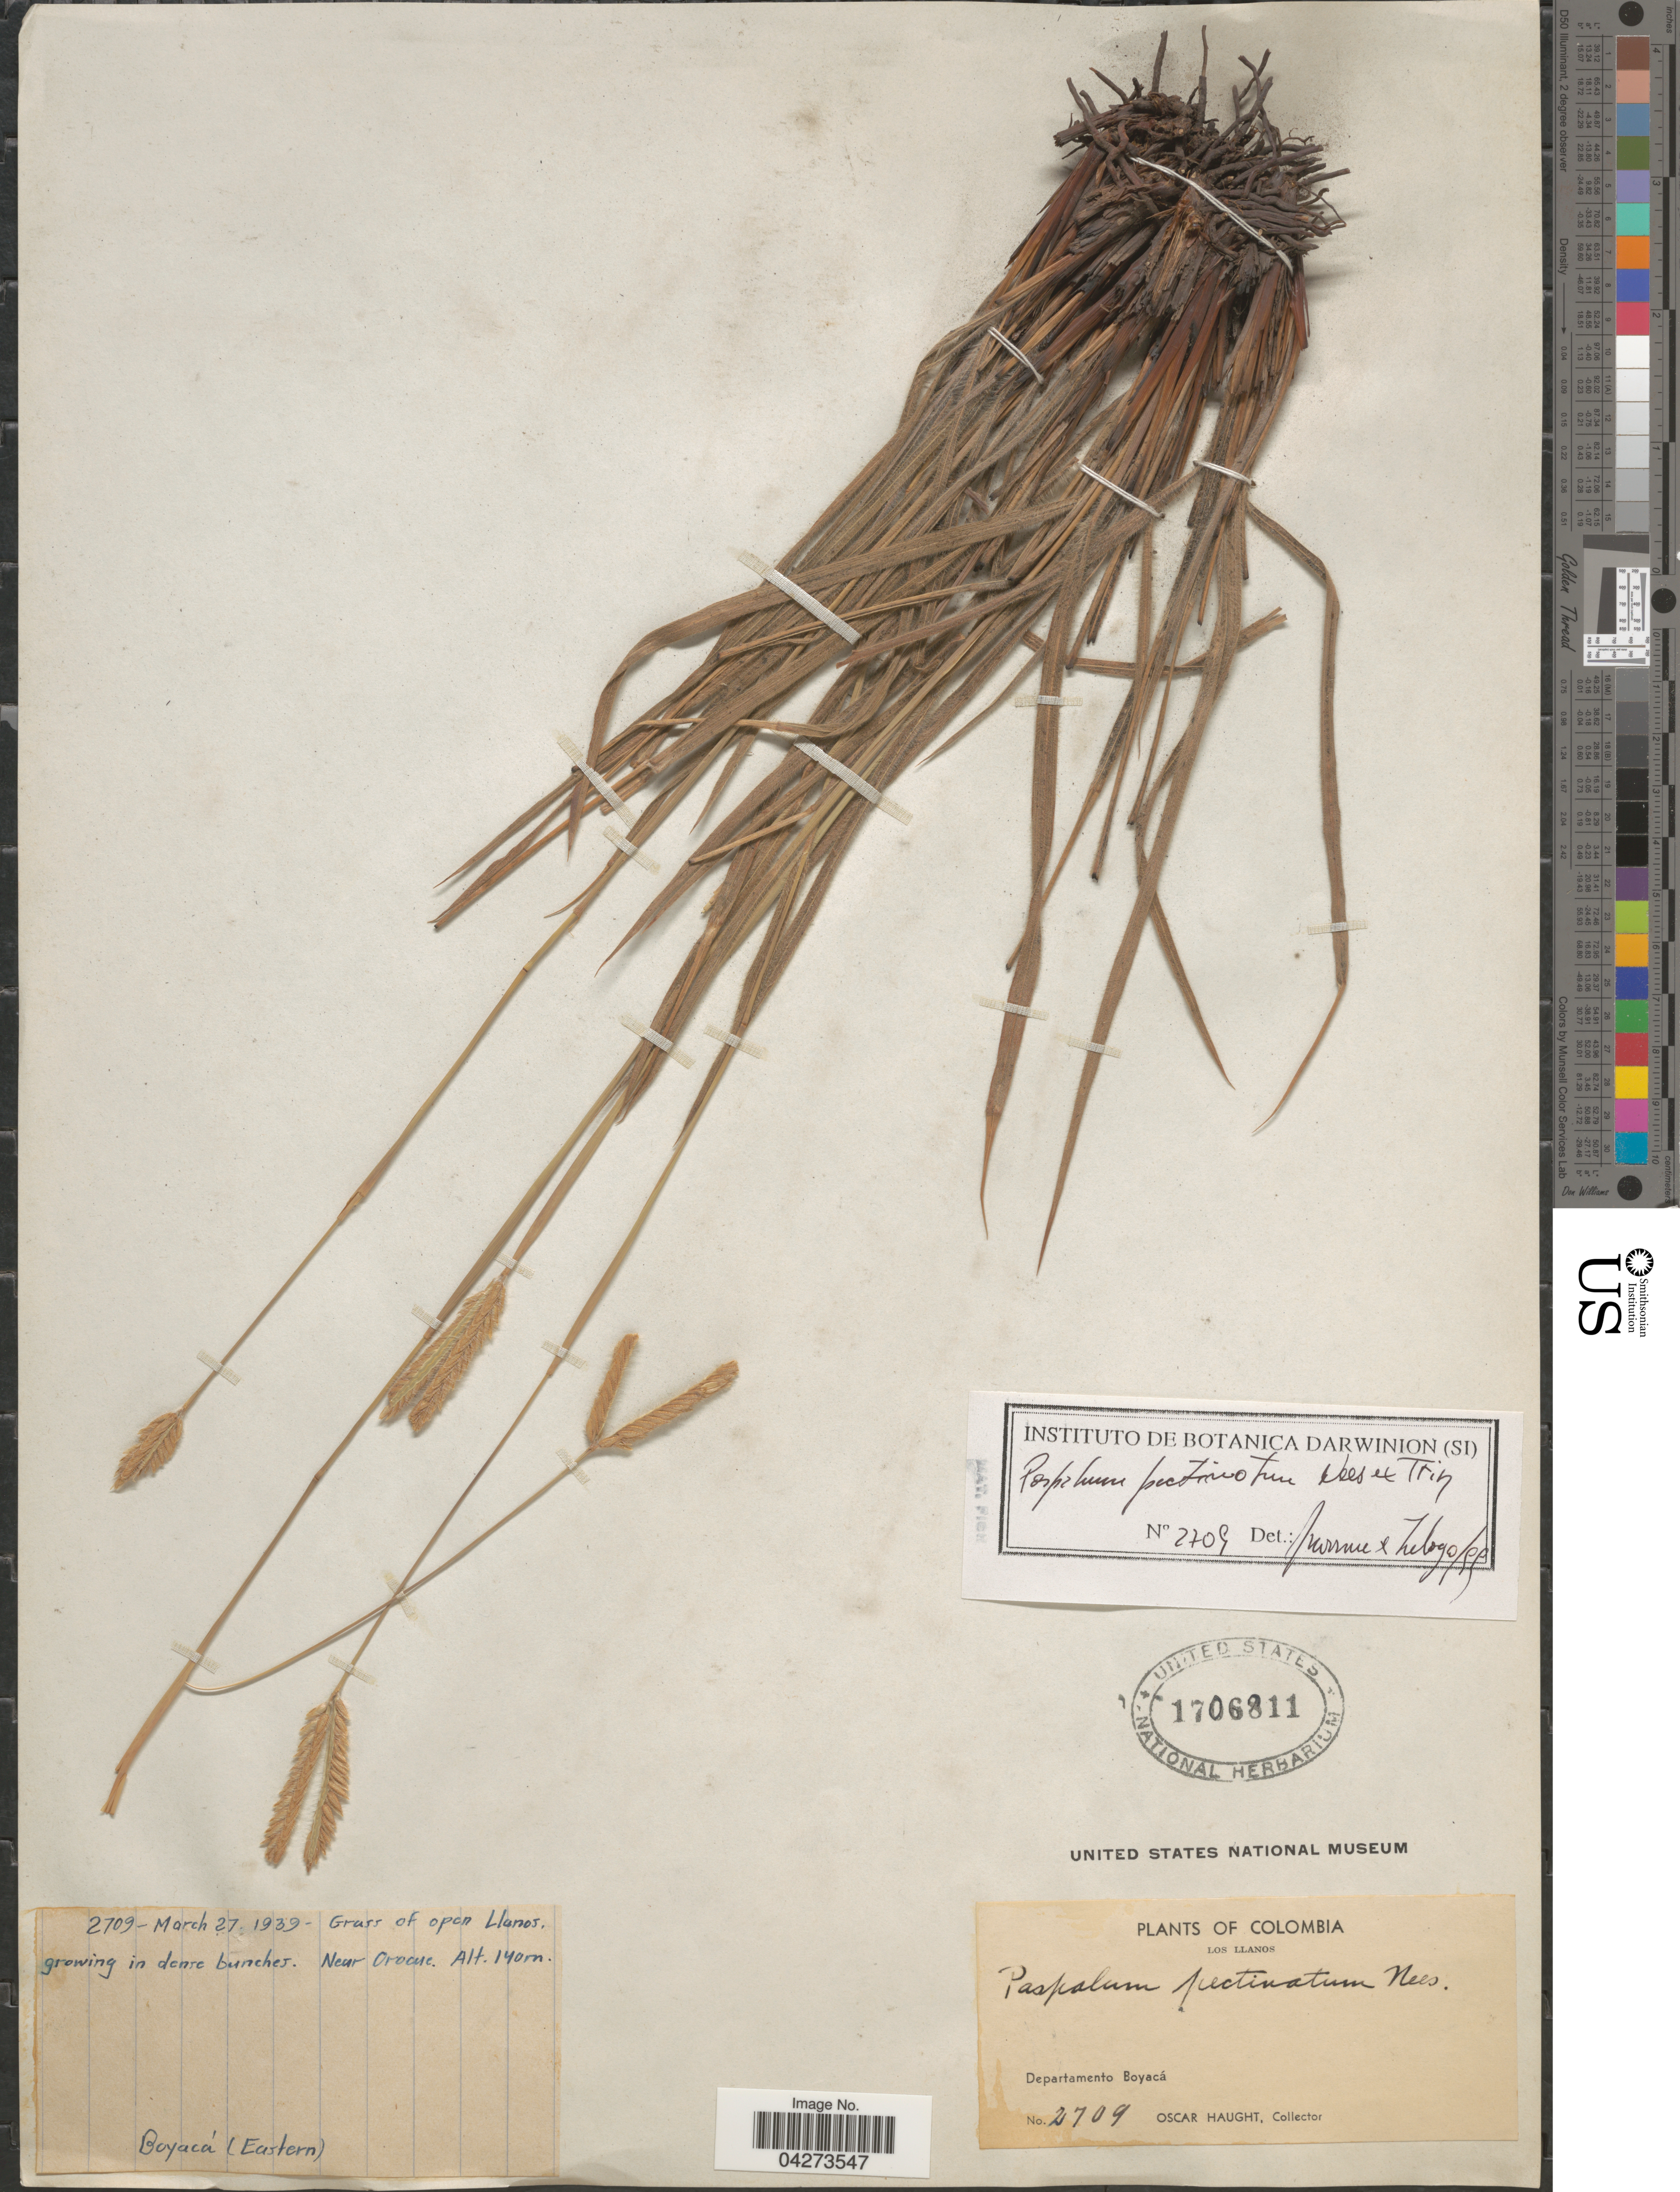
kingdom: Plantae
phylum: Tracheophyta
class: Liliopsida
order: Poales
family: Poaceae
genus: Paspalum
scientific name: Paspalum pectinatum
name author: Nees ex Trin.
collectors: O. L. Haught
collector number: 2709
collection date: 1939-03-27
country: Colombia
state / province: Boyacá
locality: Los Llanos. Departamento Boyacá. Near Orocue. Boyacá (Eastern).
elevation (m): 140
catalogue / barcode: US 1706811